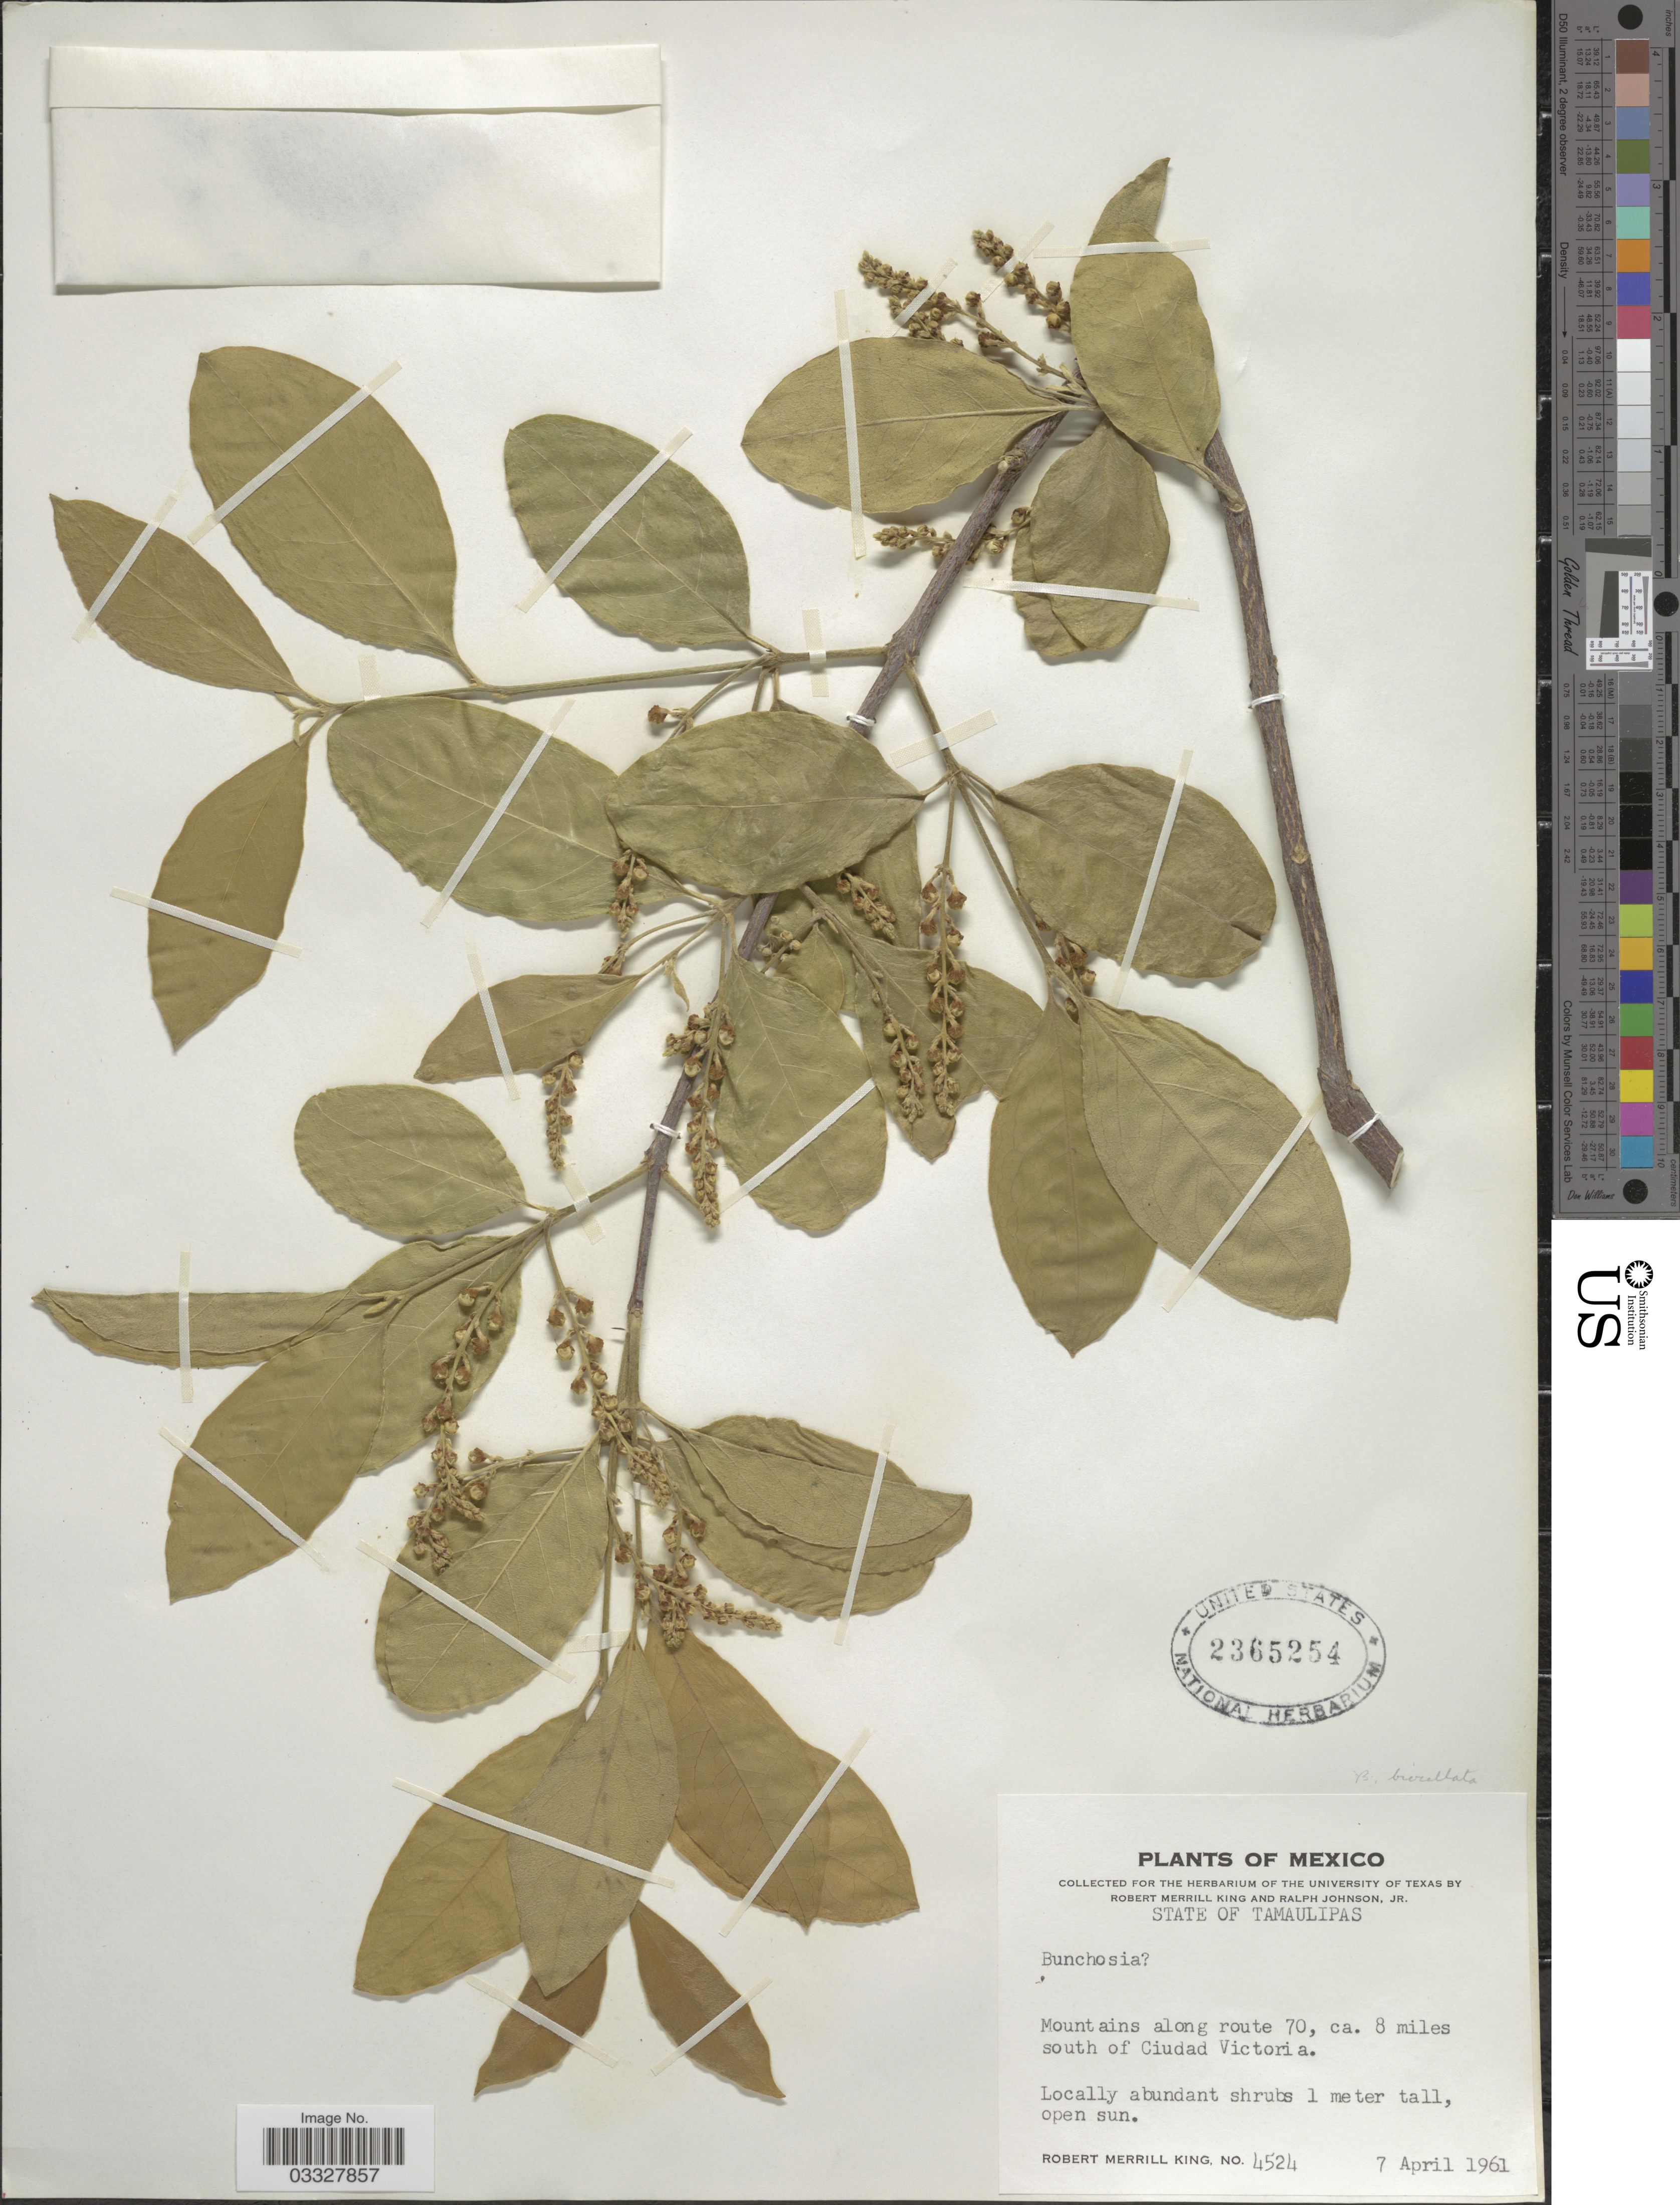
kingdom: Plantae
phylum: Tracheophyta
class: Magnoliopsida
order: Malpighiales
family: Malpighiaceae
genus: Bunchosia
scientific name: Bunchosia biocellata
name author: Schltdl.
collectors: R. M. King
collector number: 4524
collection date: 1961-04-07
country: Mexico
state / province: Tamaulipas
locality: Mountains along route 70, ca. 8 miles south of Ciudad Victoria.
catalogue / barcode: US 2365254